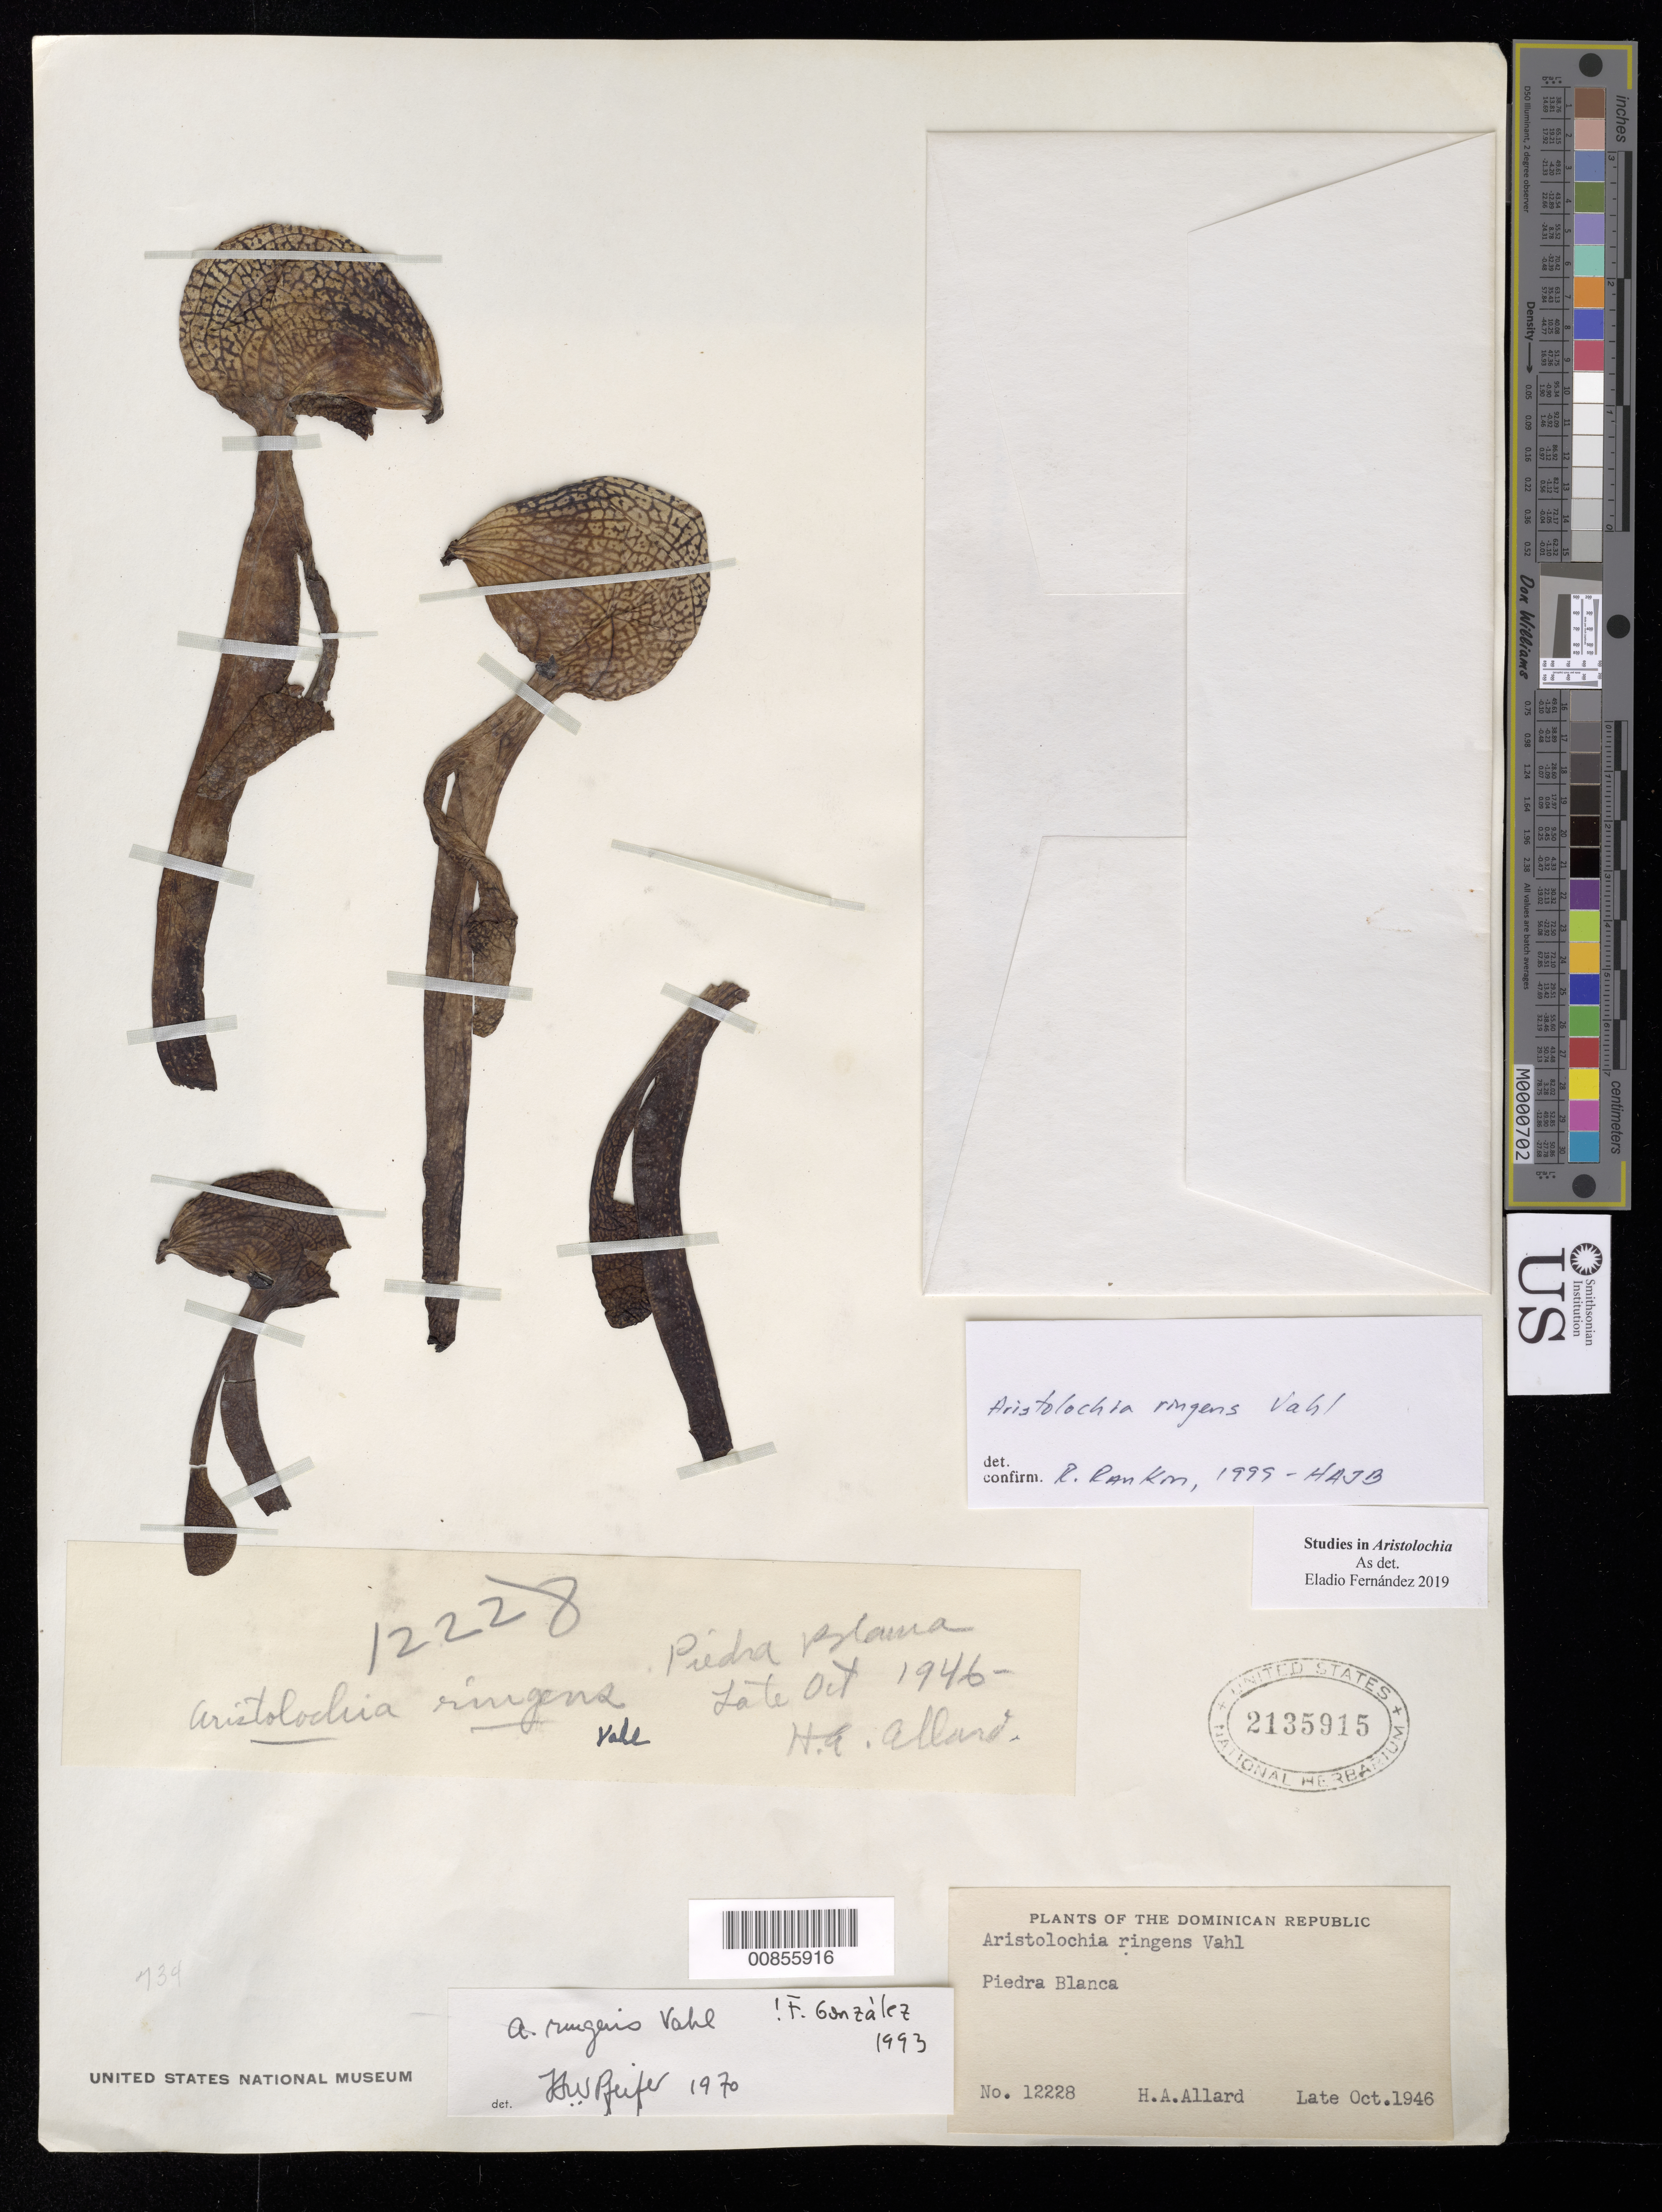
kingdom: Plantae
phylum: Tracheophyta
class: Magnoliopsida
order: Piperales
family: Aristolochiaceae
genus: Aristolochia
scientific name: Aristolochia ringens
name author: Vahl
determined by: Rankin Rodriguez, Rosa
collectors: H. A. Allard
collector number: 12228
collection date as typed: Oct 1946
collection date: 1946-10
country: Dominican Republic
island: Hispaniola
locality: Along the trail at Piedra Blanca.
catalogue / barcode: US 2135915